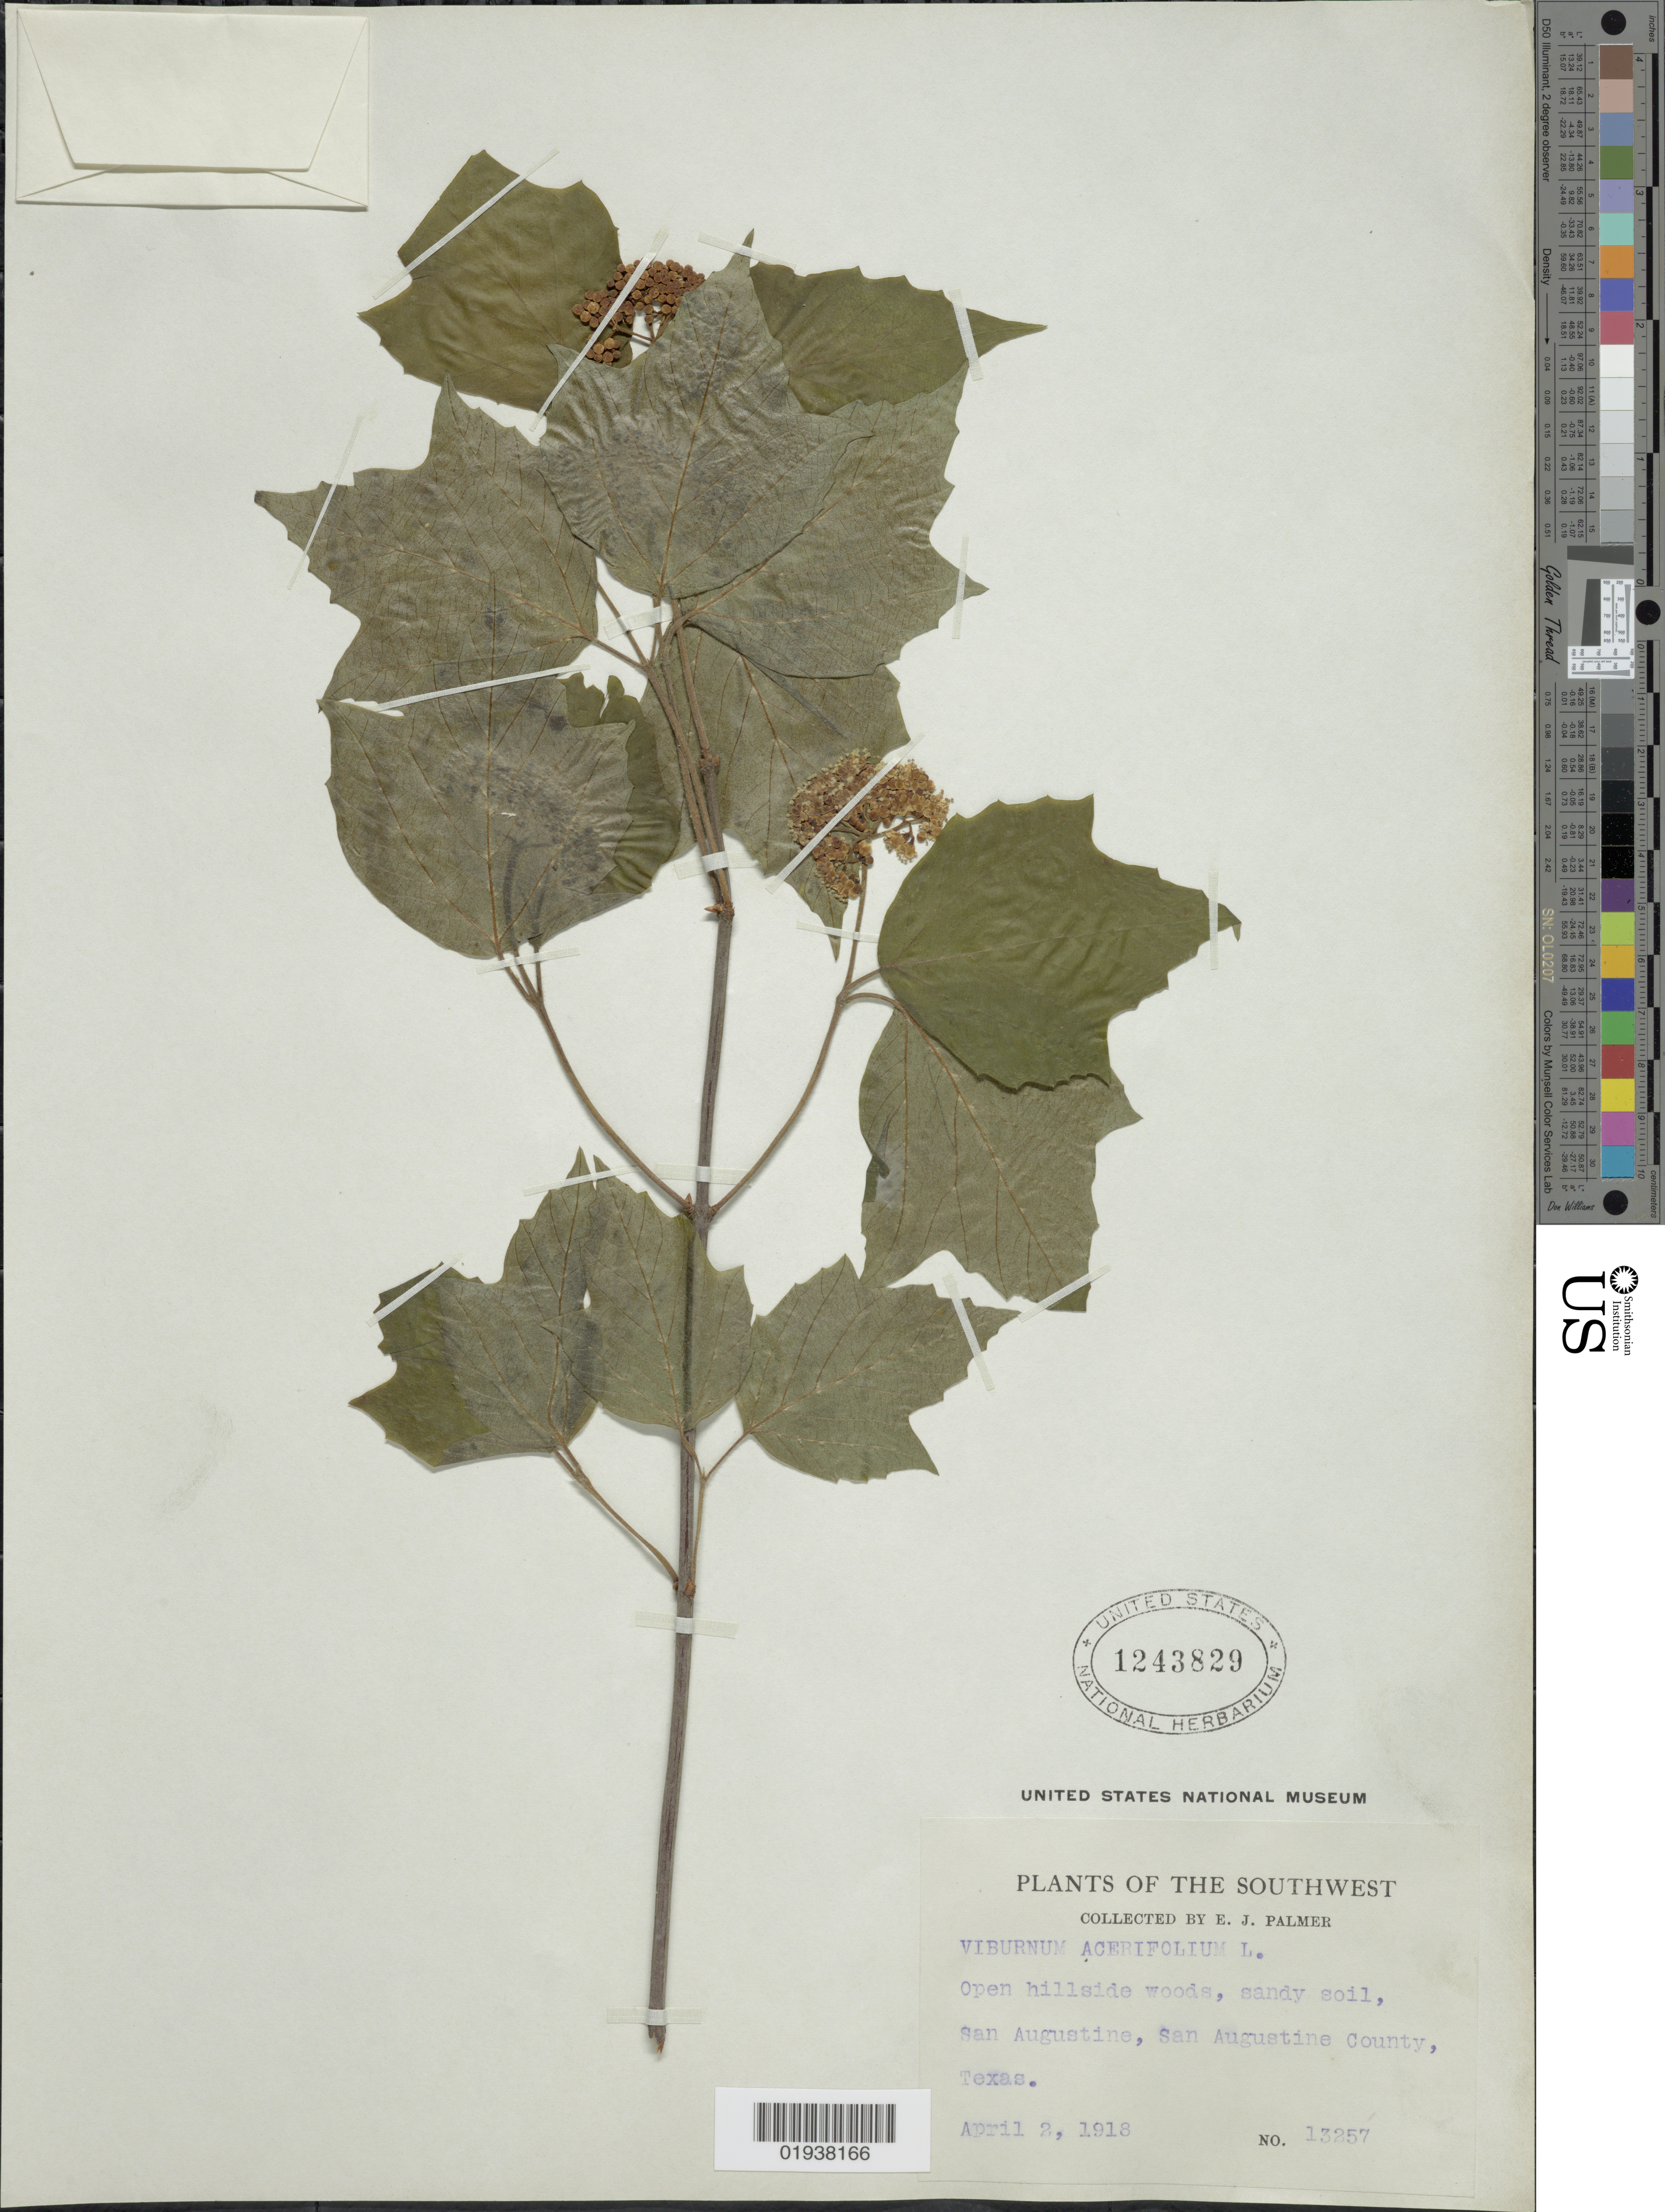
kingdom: Plantae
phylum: Tracheophyta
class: Magnoliopsida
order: Dipsacales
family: Viburnaceae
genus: Viburnum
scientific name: Viburnum acerifolium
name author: L.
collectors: E. J. Palmer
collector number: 13257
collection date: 1918-04-02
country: United States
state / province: Texas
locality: The Southwest. San Augustine, San Augustine County.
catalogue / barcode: US 1243829